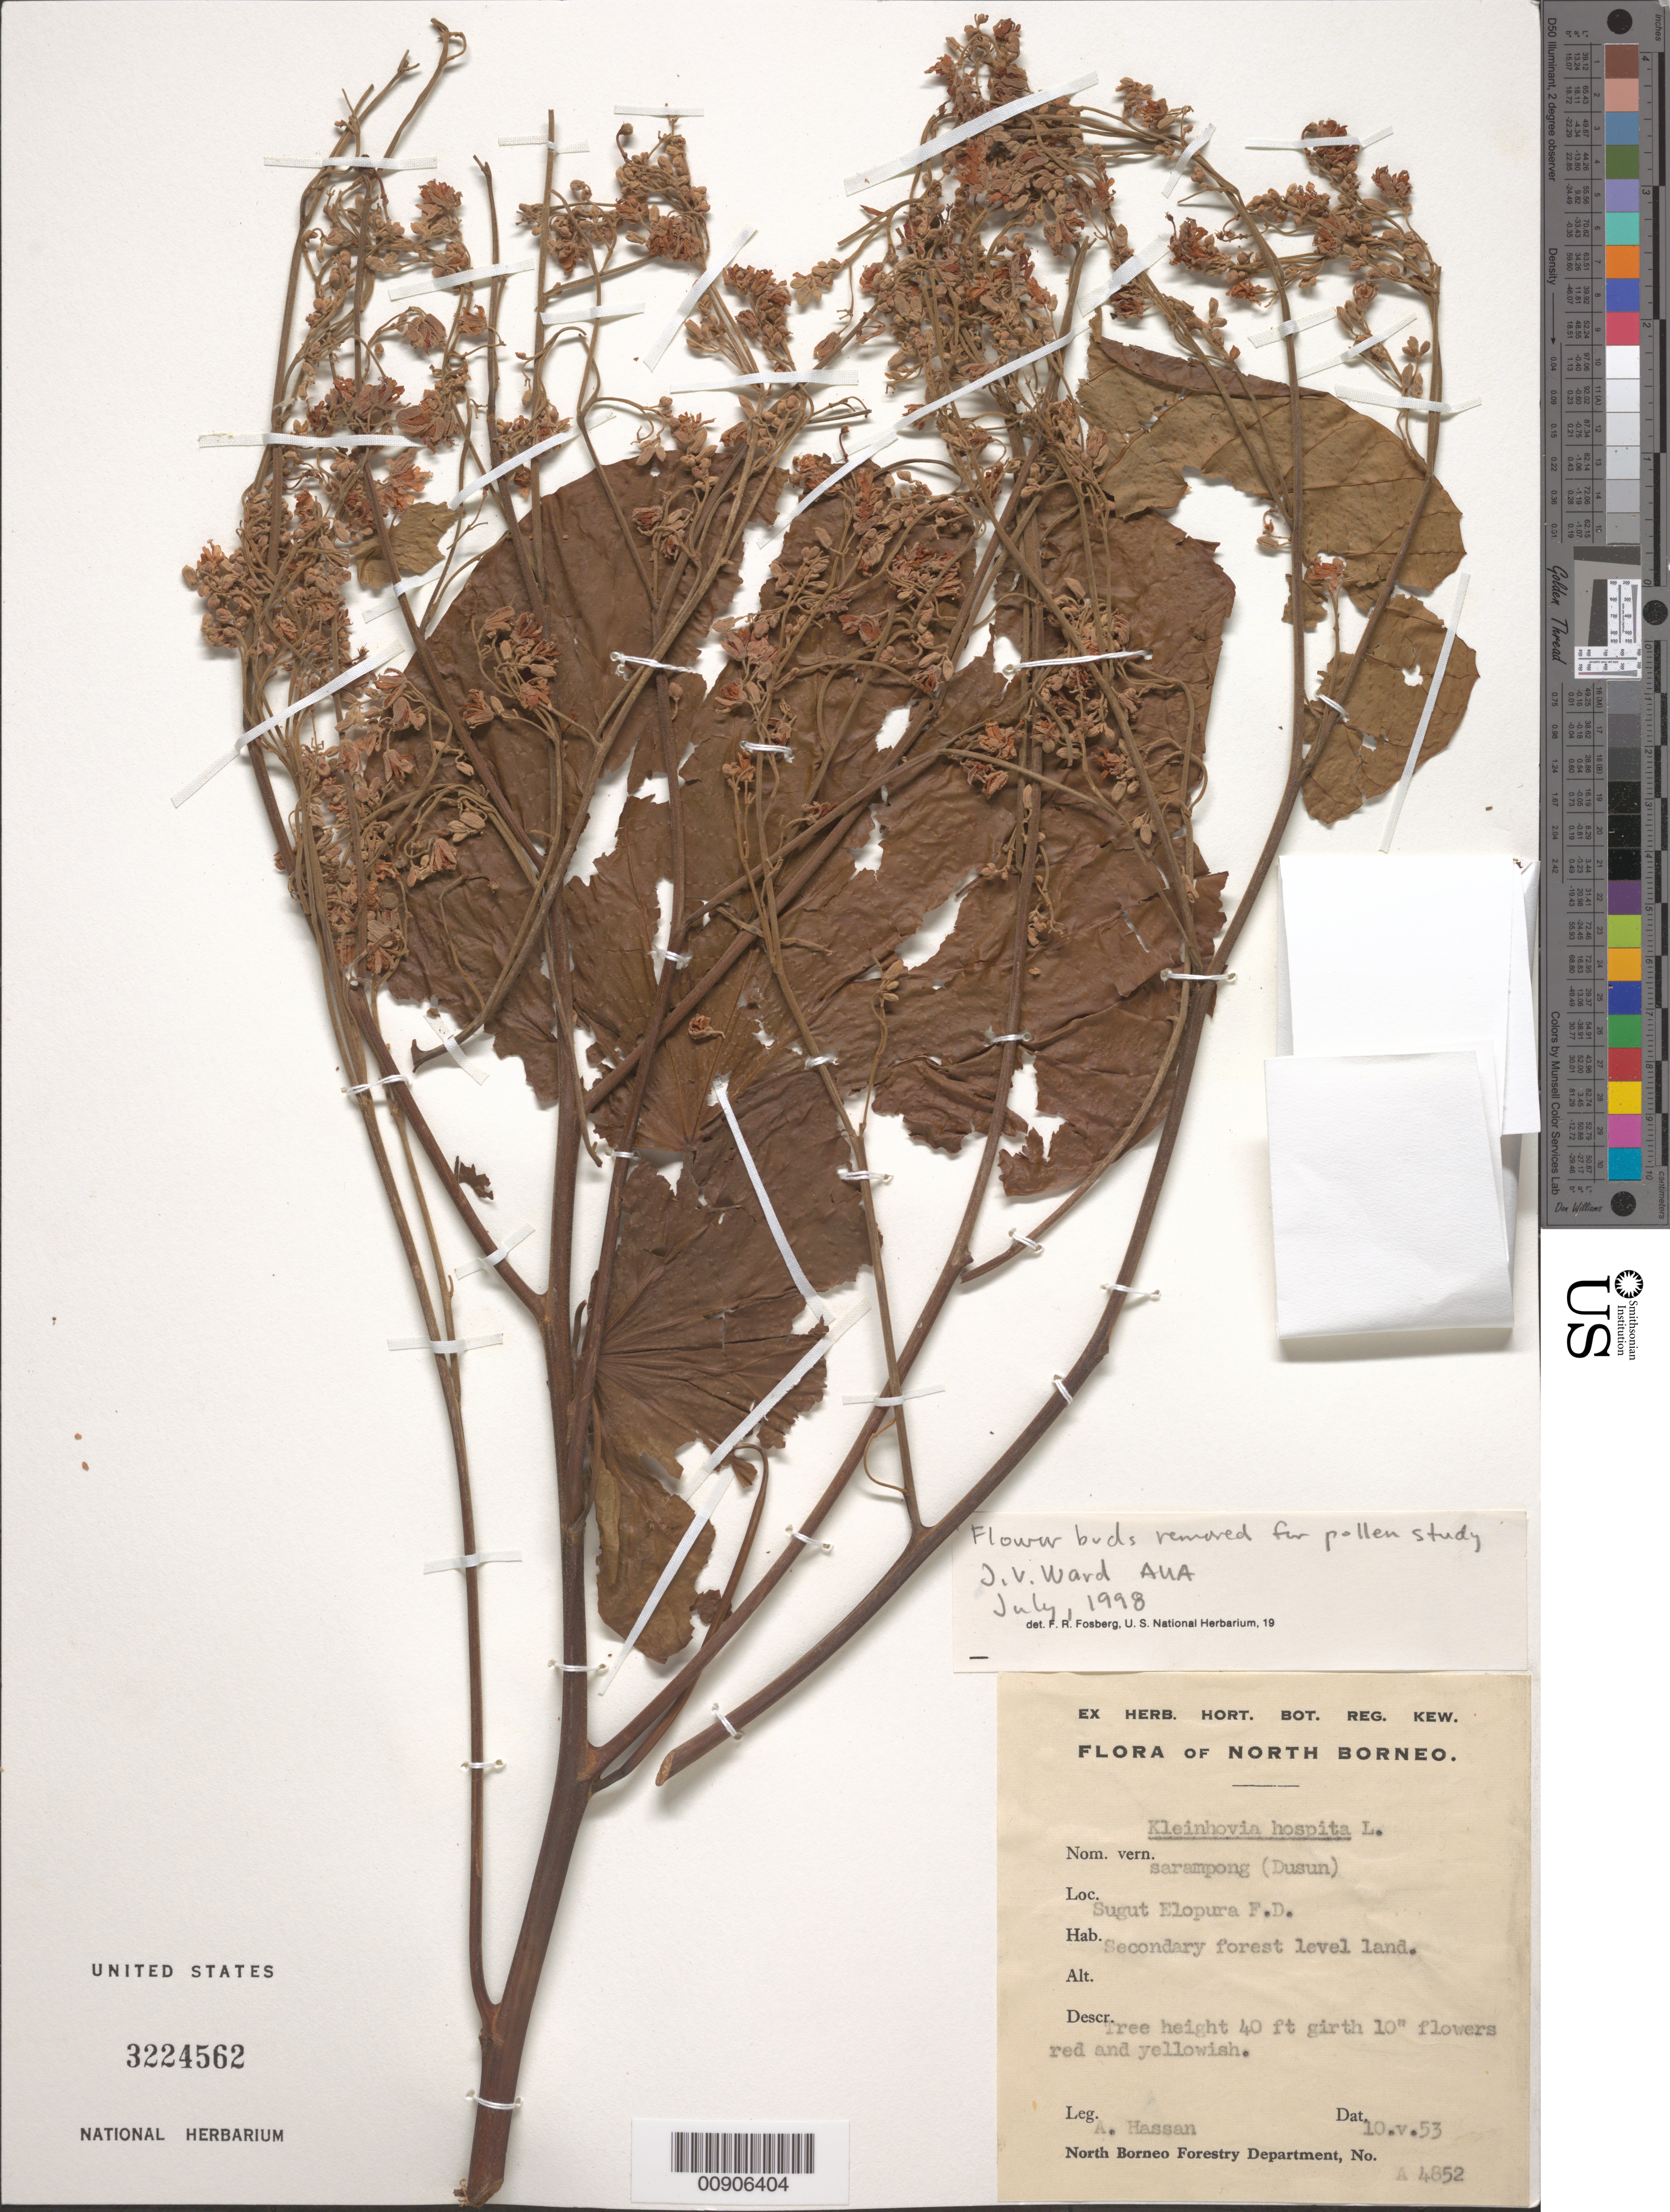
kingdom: Plantae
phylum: Tracheophyta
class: Magnoliopsida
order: Malvales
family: Malvaceae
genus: Kleinhovia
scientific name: Kleinhovia hospita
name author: L.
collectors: A. Hassan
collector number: A 4852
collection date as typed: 10 May 1953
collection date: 1953-05-10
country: Indonesia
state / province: Kalimantan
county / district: Kalimantan Barat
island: Borneo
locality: Sugut Elopura F.D.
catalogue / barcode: US 3224562